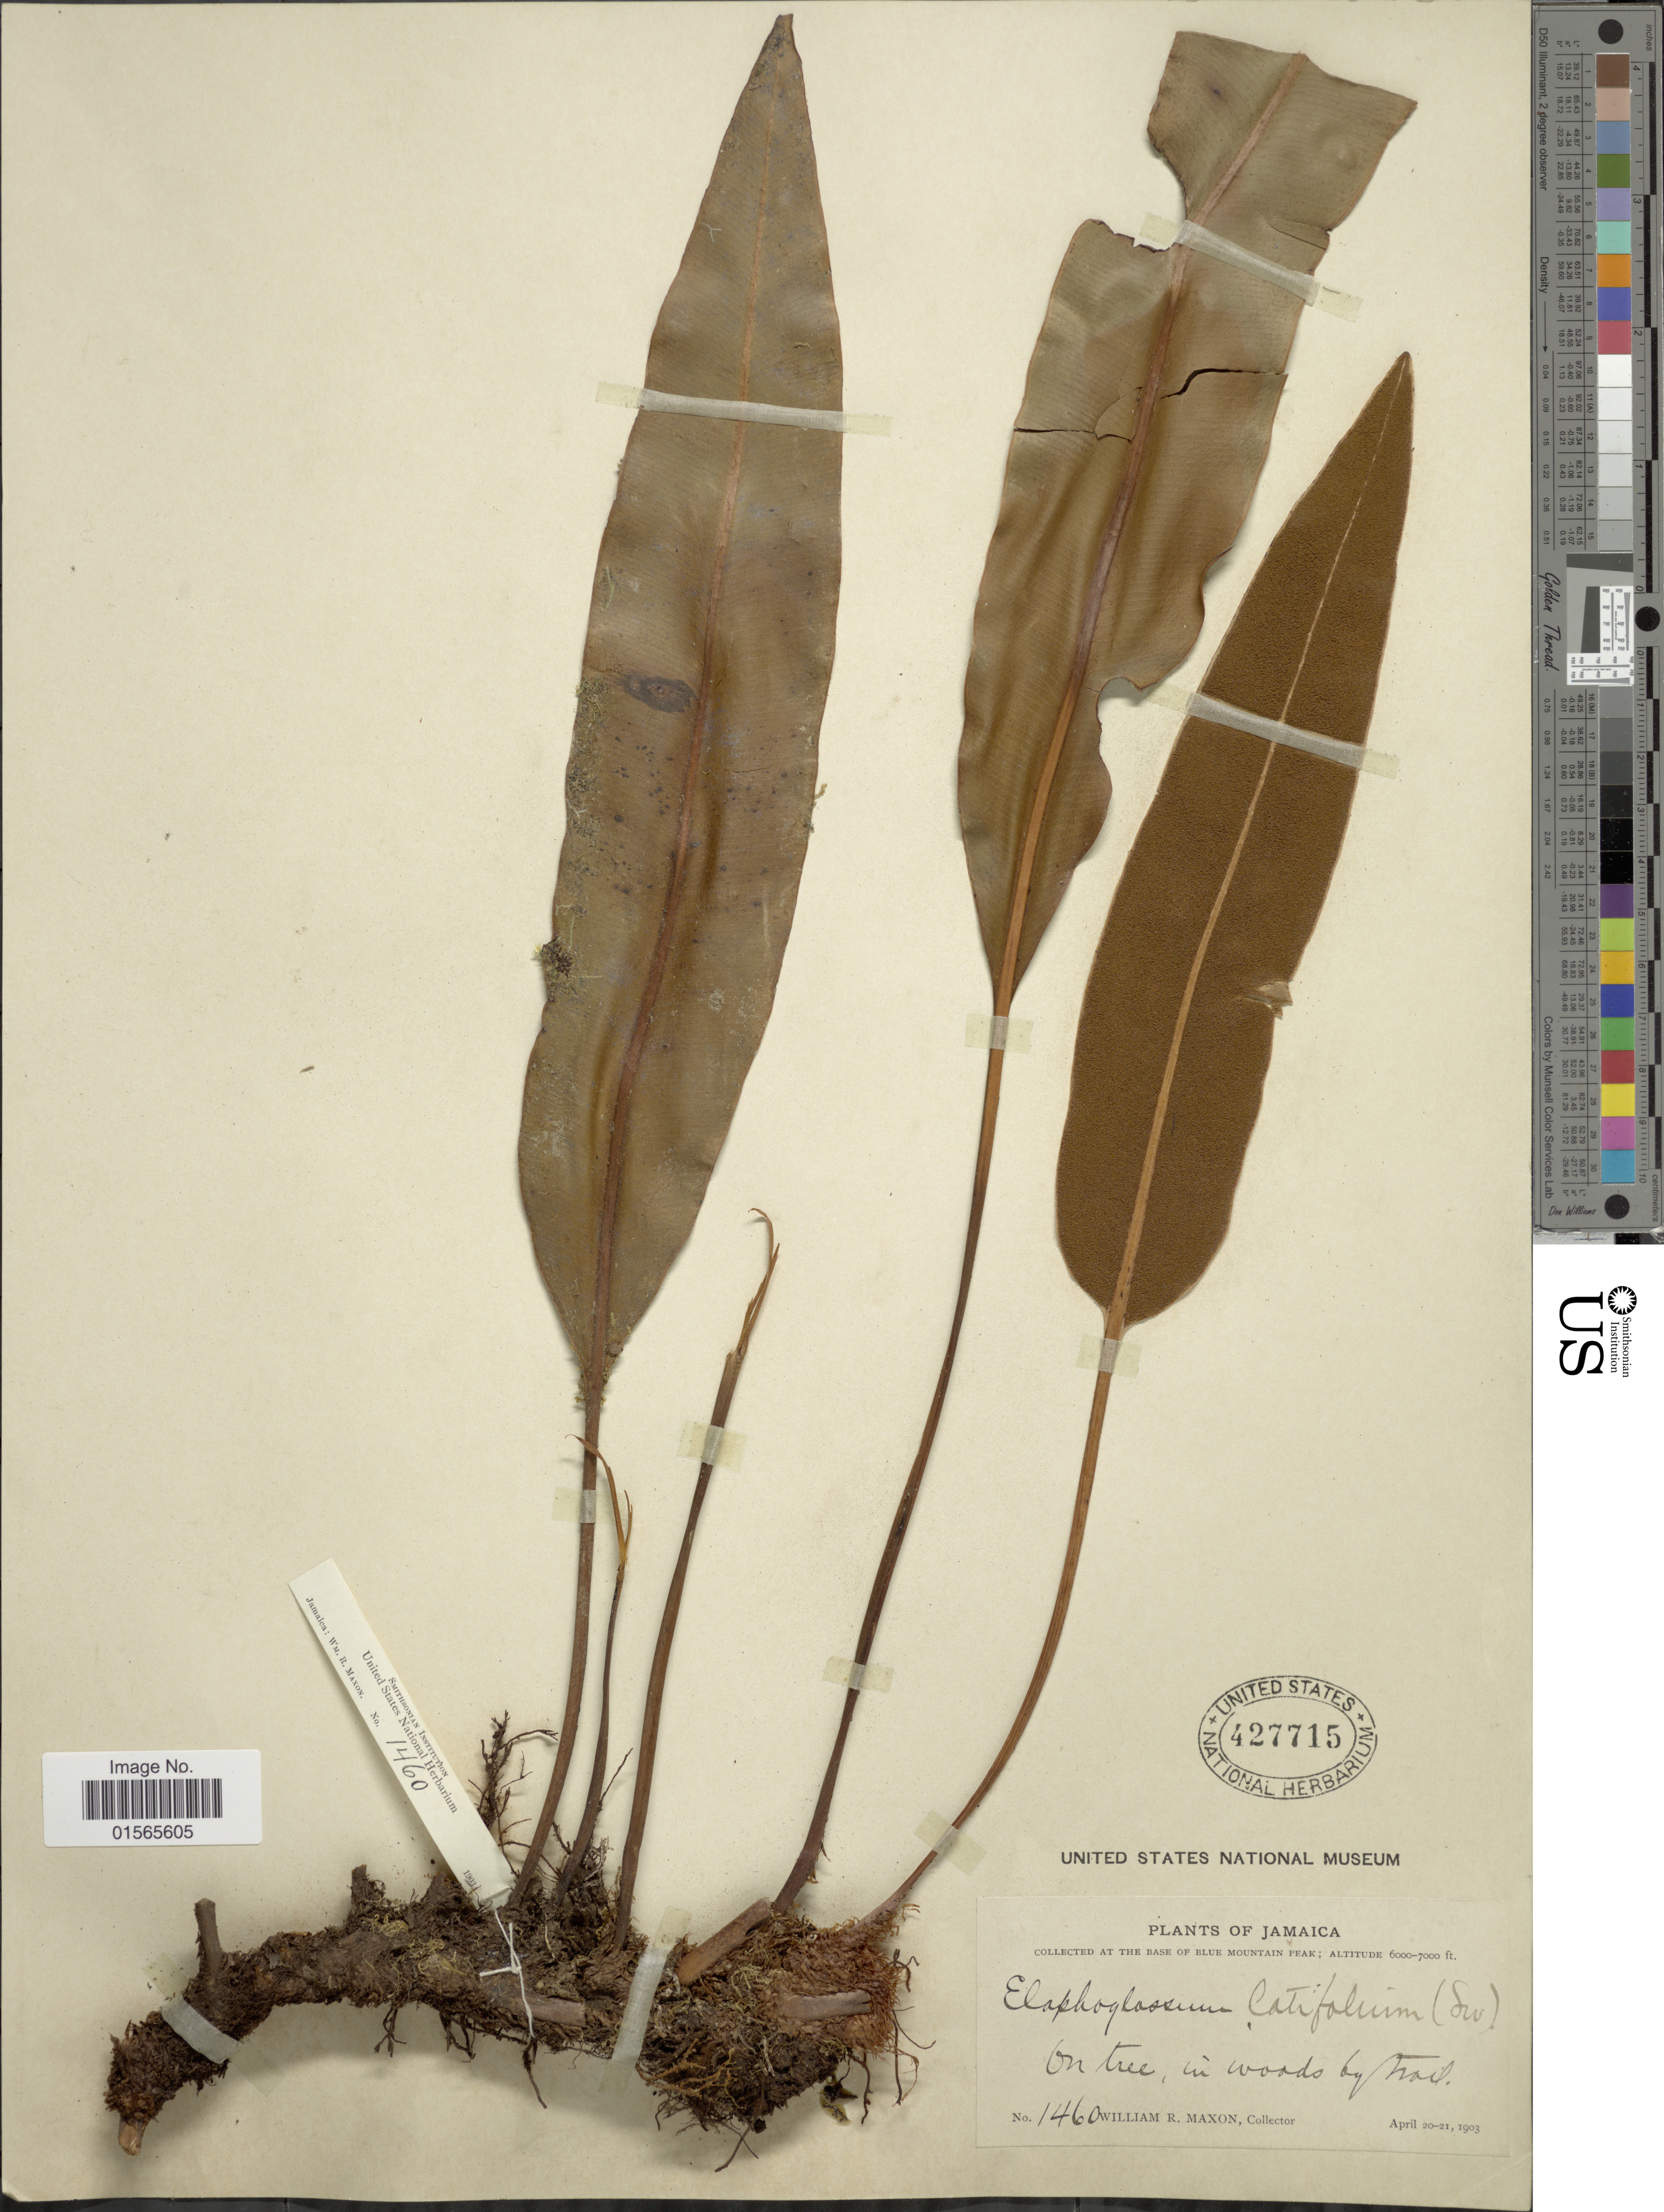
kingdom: Plantae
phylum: Tracheophyta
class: Polypodiopsida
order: Polypodiales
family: Dryopteridaceae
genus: Elaphoglossum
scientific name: Elaphoglossum latifolium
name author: (Sw.) J. Sm.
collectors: W. R. Maxon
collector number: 1460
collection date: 1903-04-20/1903-04-21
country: Jamaica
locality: At the base of Blue Mountain Peak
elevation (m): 1829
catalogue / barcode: US 427715